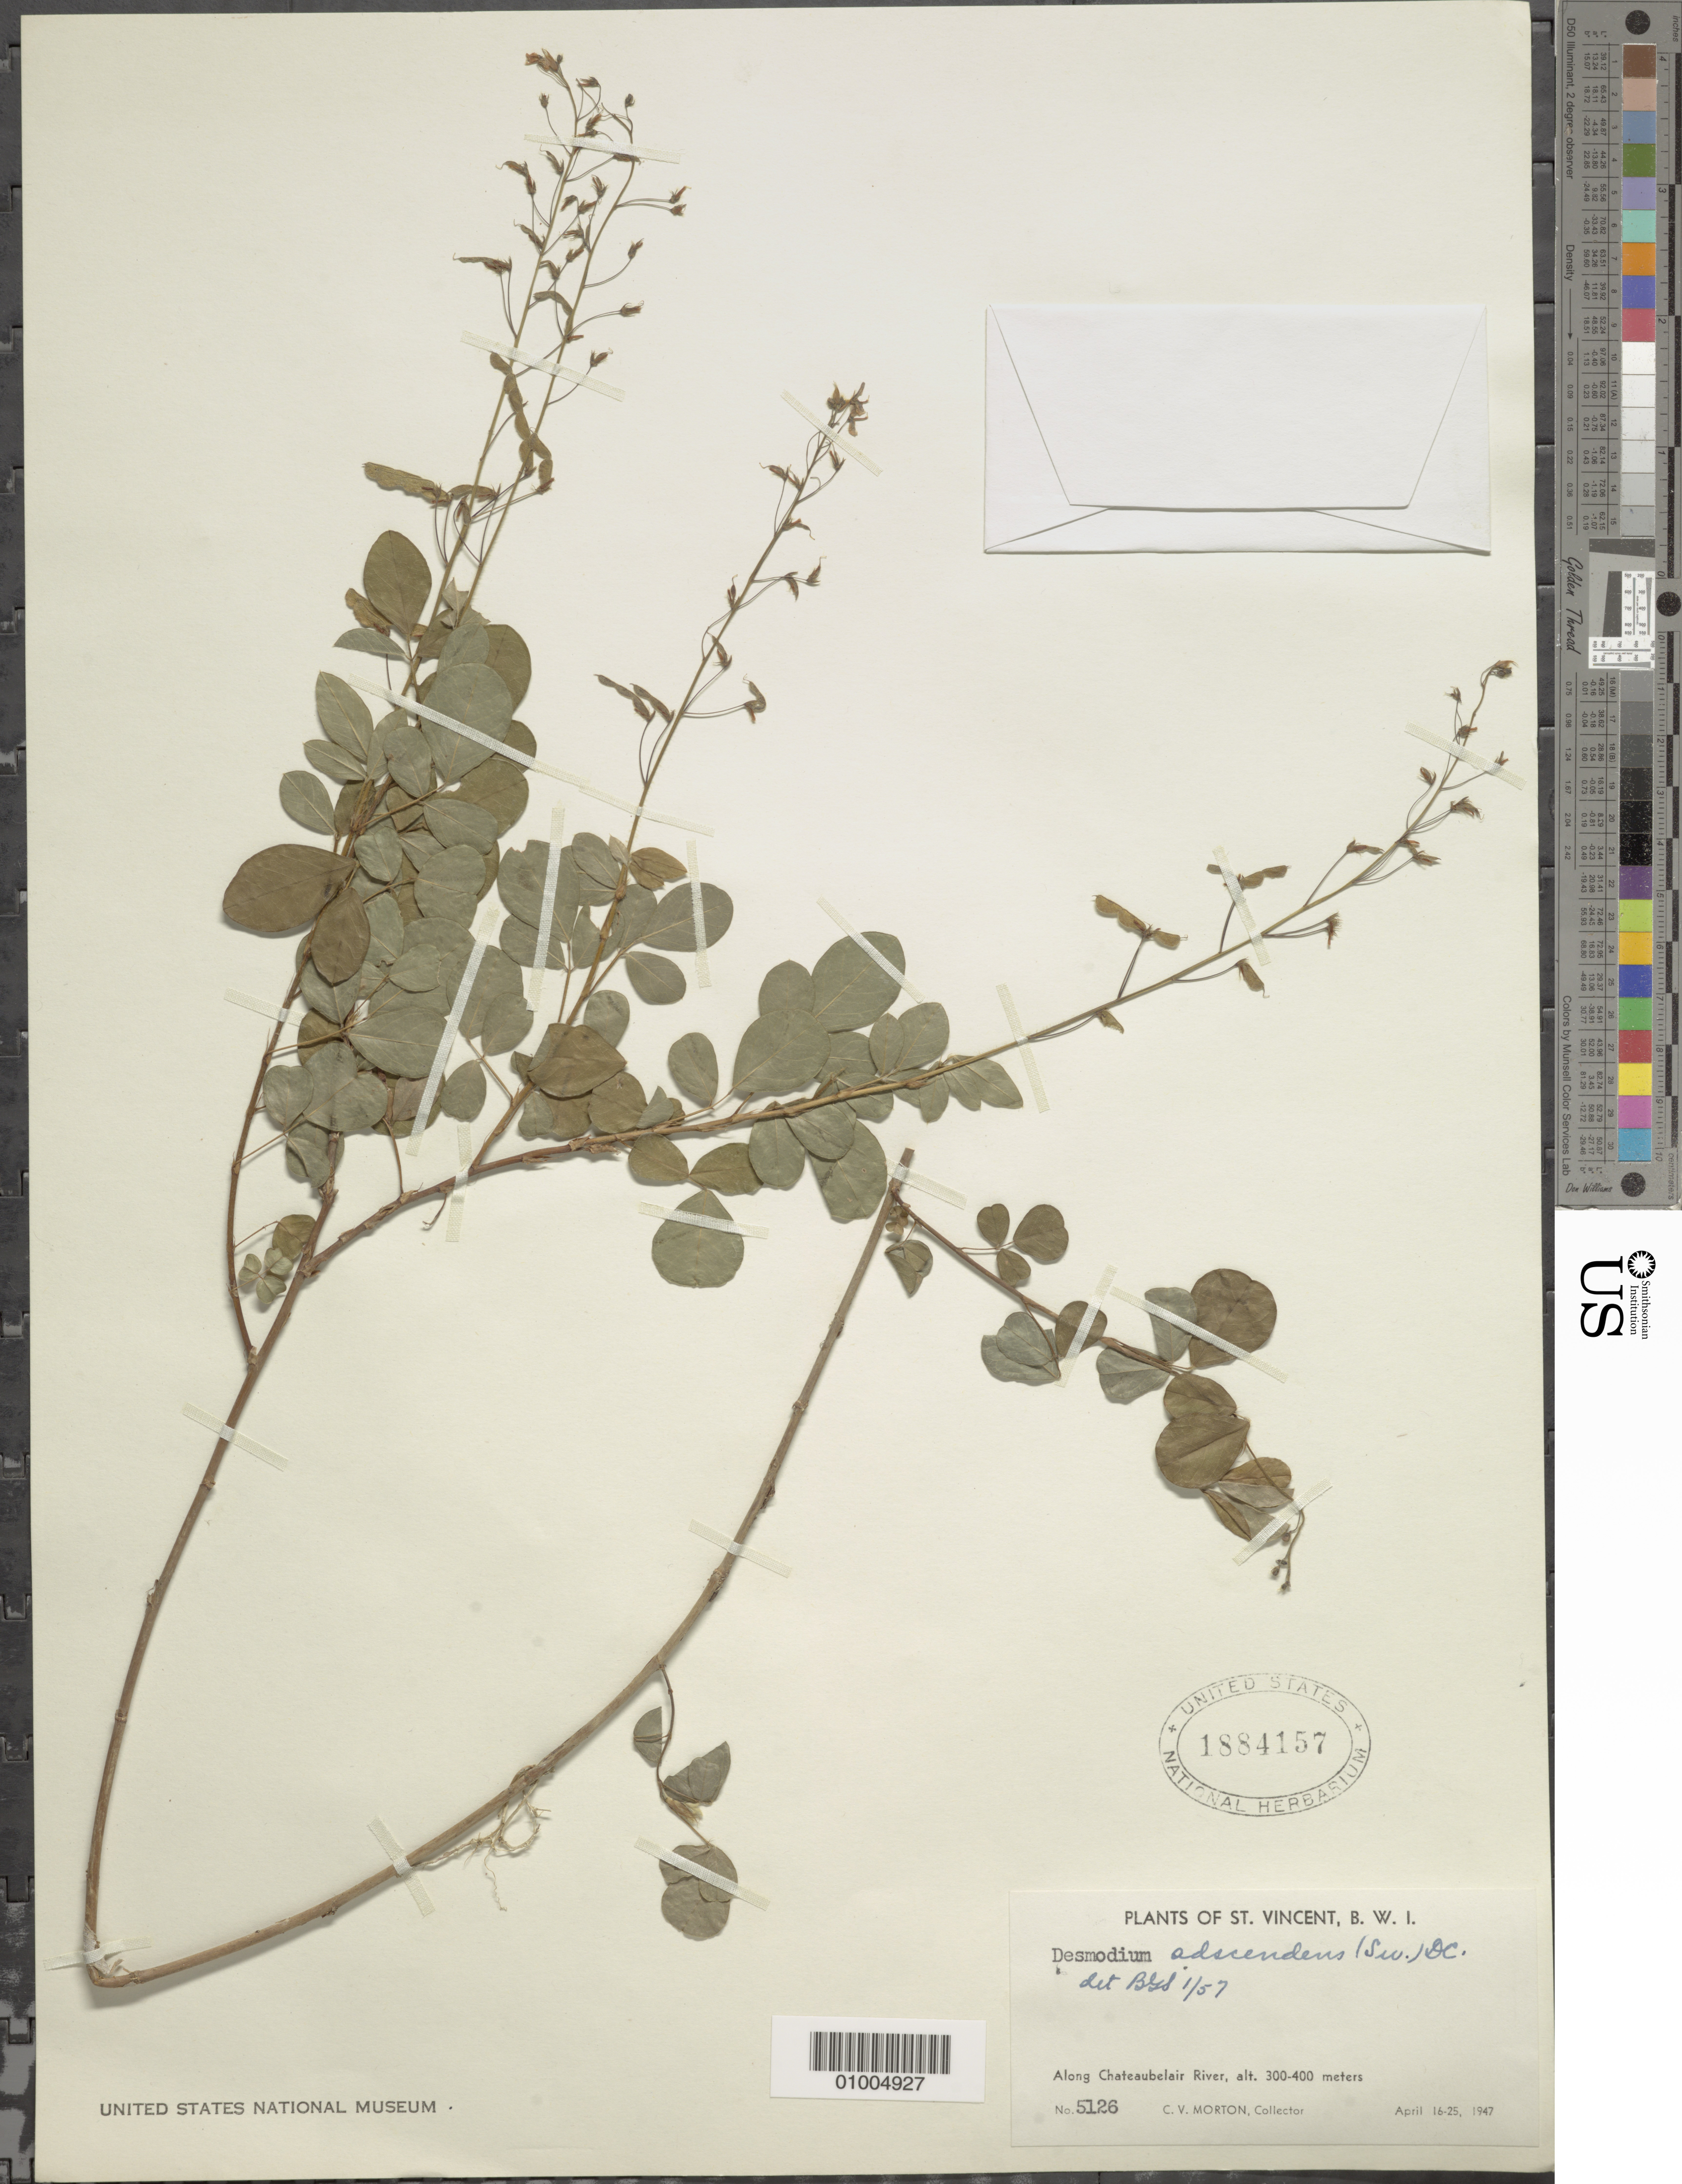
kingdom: Plantae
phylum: Tracheophyta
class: Magnoliopsida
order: Fabales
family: Fabaceae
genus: Grona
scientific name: Grona adscendens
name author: (Sw.) H. Ohashi & K. Ohashi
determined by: Strong, Mark T., (BOT), Smithsonian Institution - National Museum of Natural History (UNITED STATES)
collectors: C. V. Morton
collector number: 5126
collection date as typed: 16 Apr 1947 to 25 Apr 1947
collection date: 1947-04-16/1947-04-25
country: St. Vincent - Grenadines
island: St. Vincent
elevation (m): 300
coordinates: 0 N, 0 E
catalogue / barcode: US 1884157